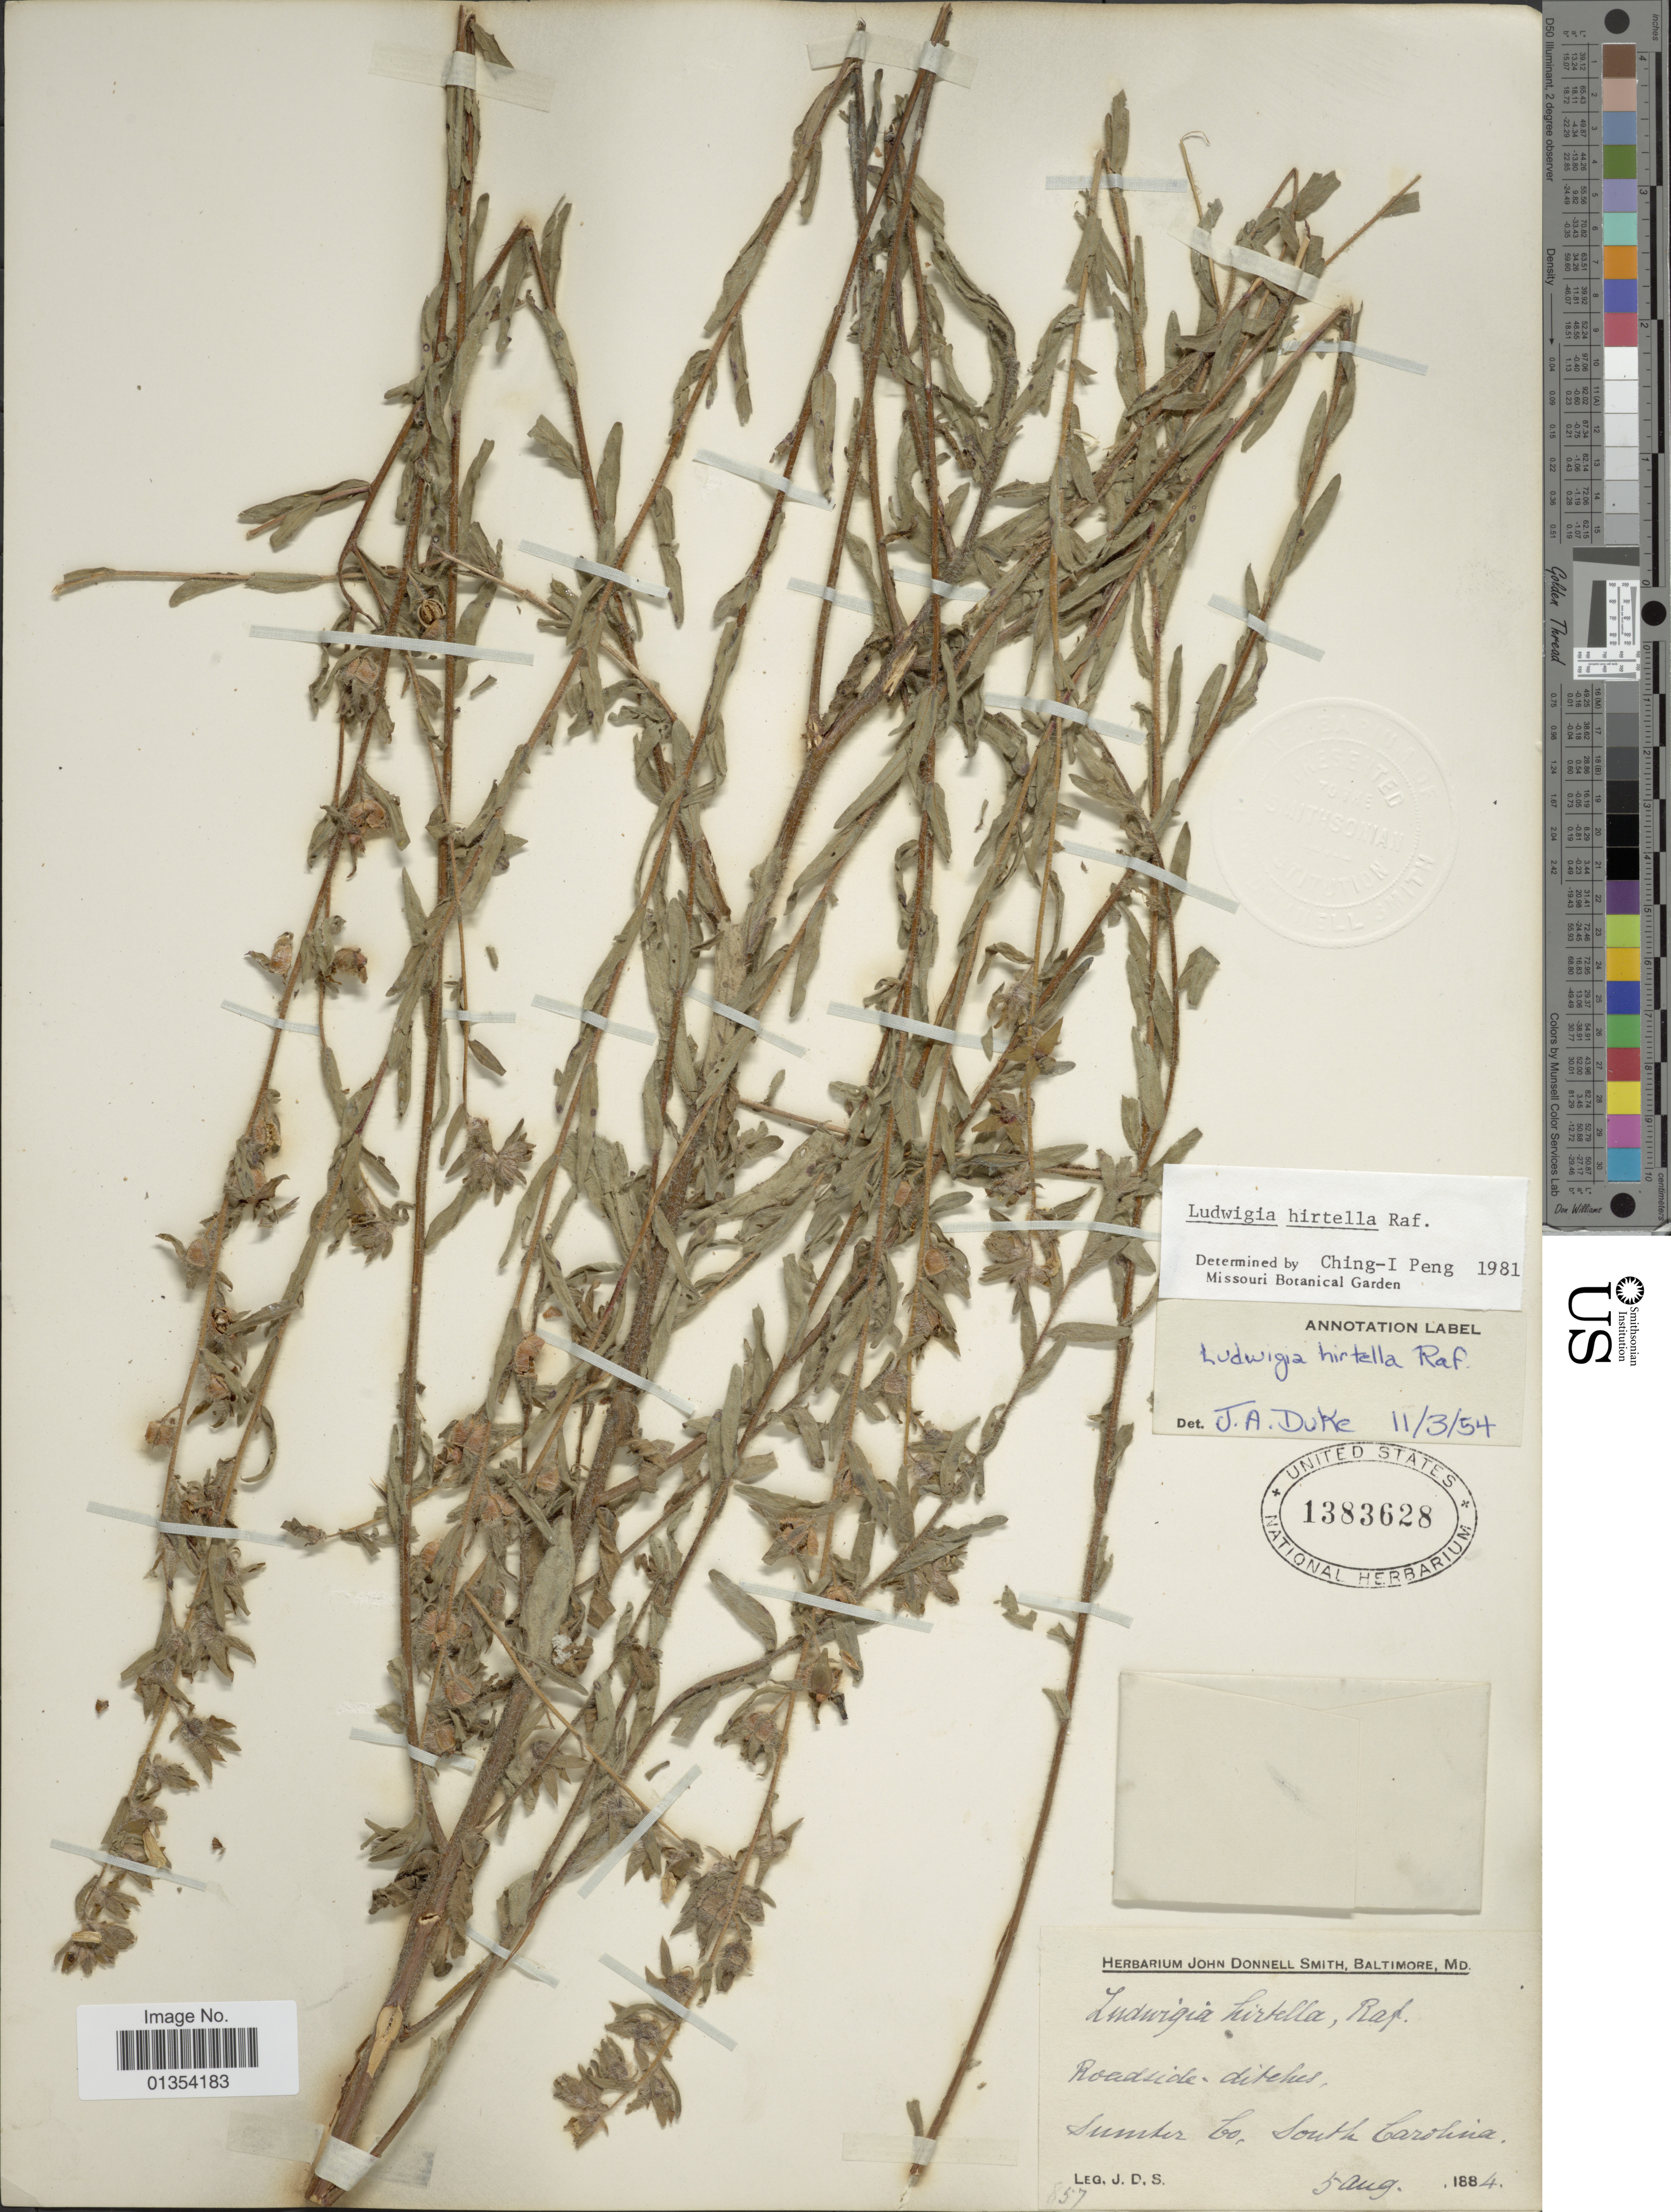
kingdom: Plantae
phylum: Tracheophyta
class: Magnoliopsida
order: Myrtales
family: Onagraceae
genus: Ludwigia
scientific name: Ludwigia hirtella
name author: Raf.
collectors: J. Donnell Smith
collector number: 857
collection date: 1884-08-05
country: United States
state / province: South Carolina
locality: Roadside ditches, Sumter Co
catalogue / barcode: US 1383628